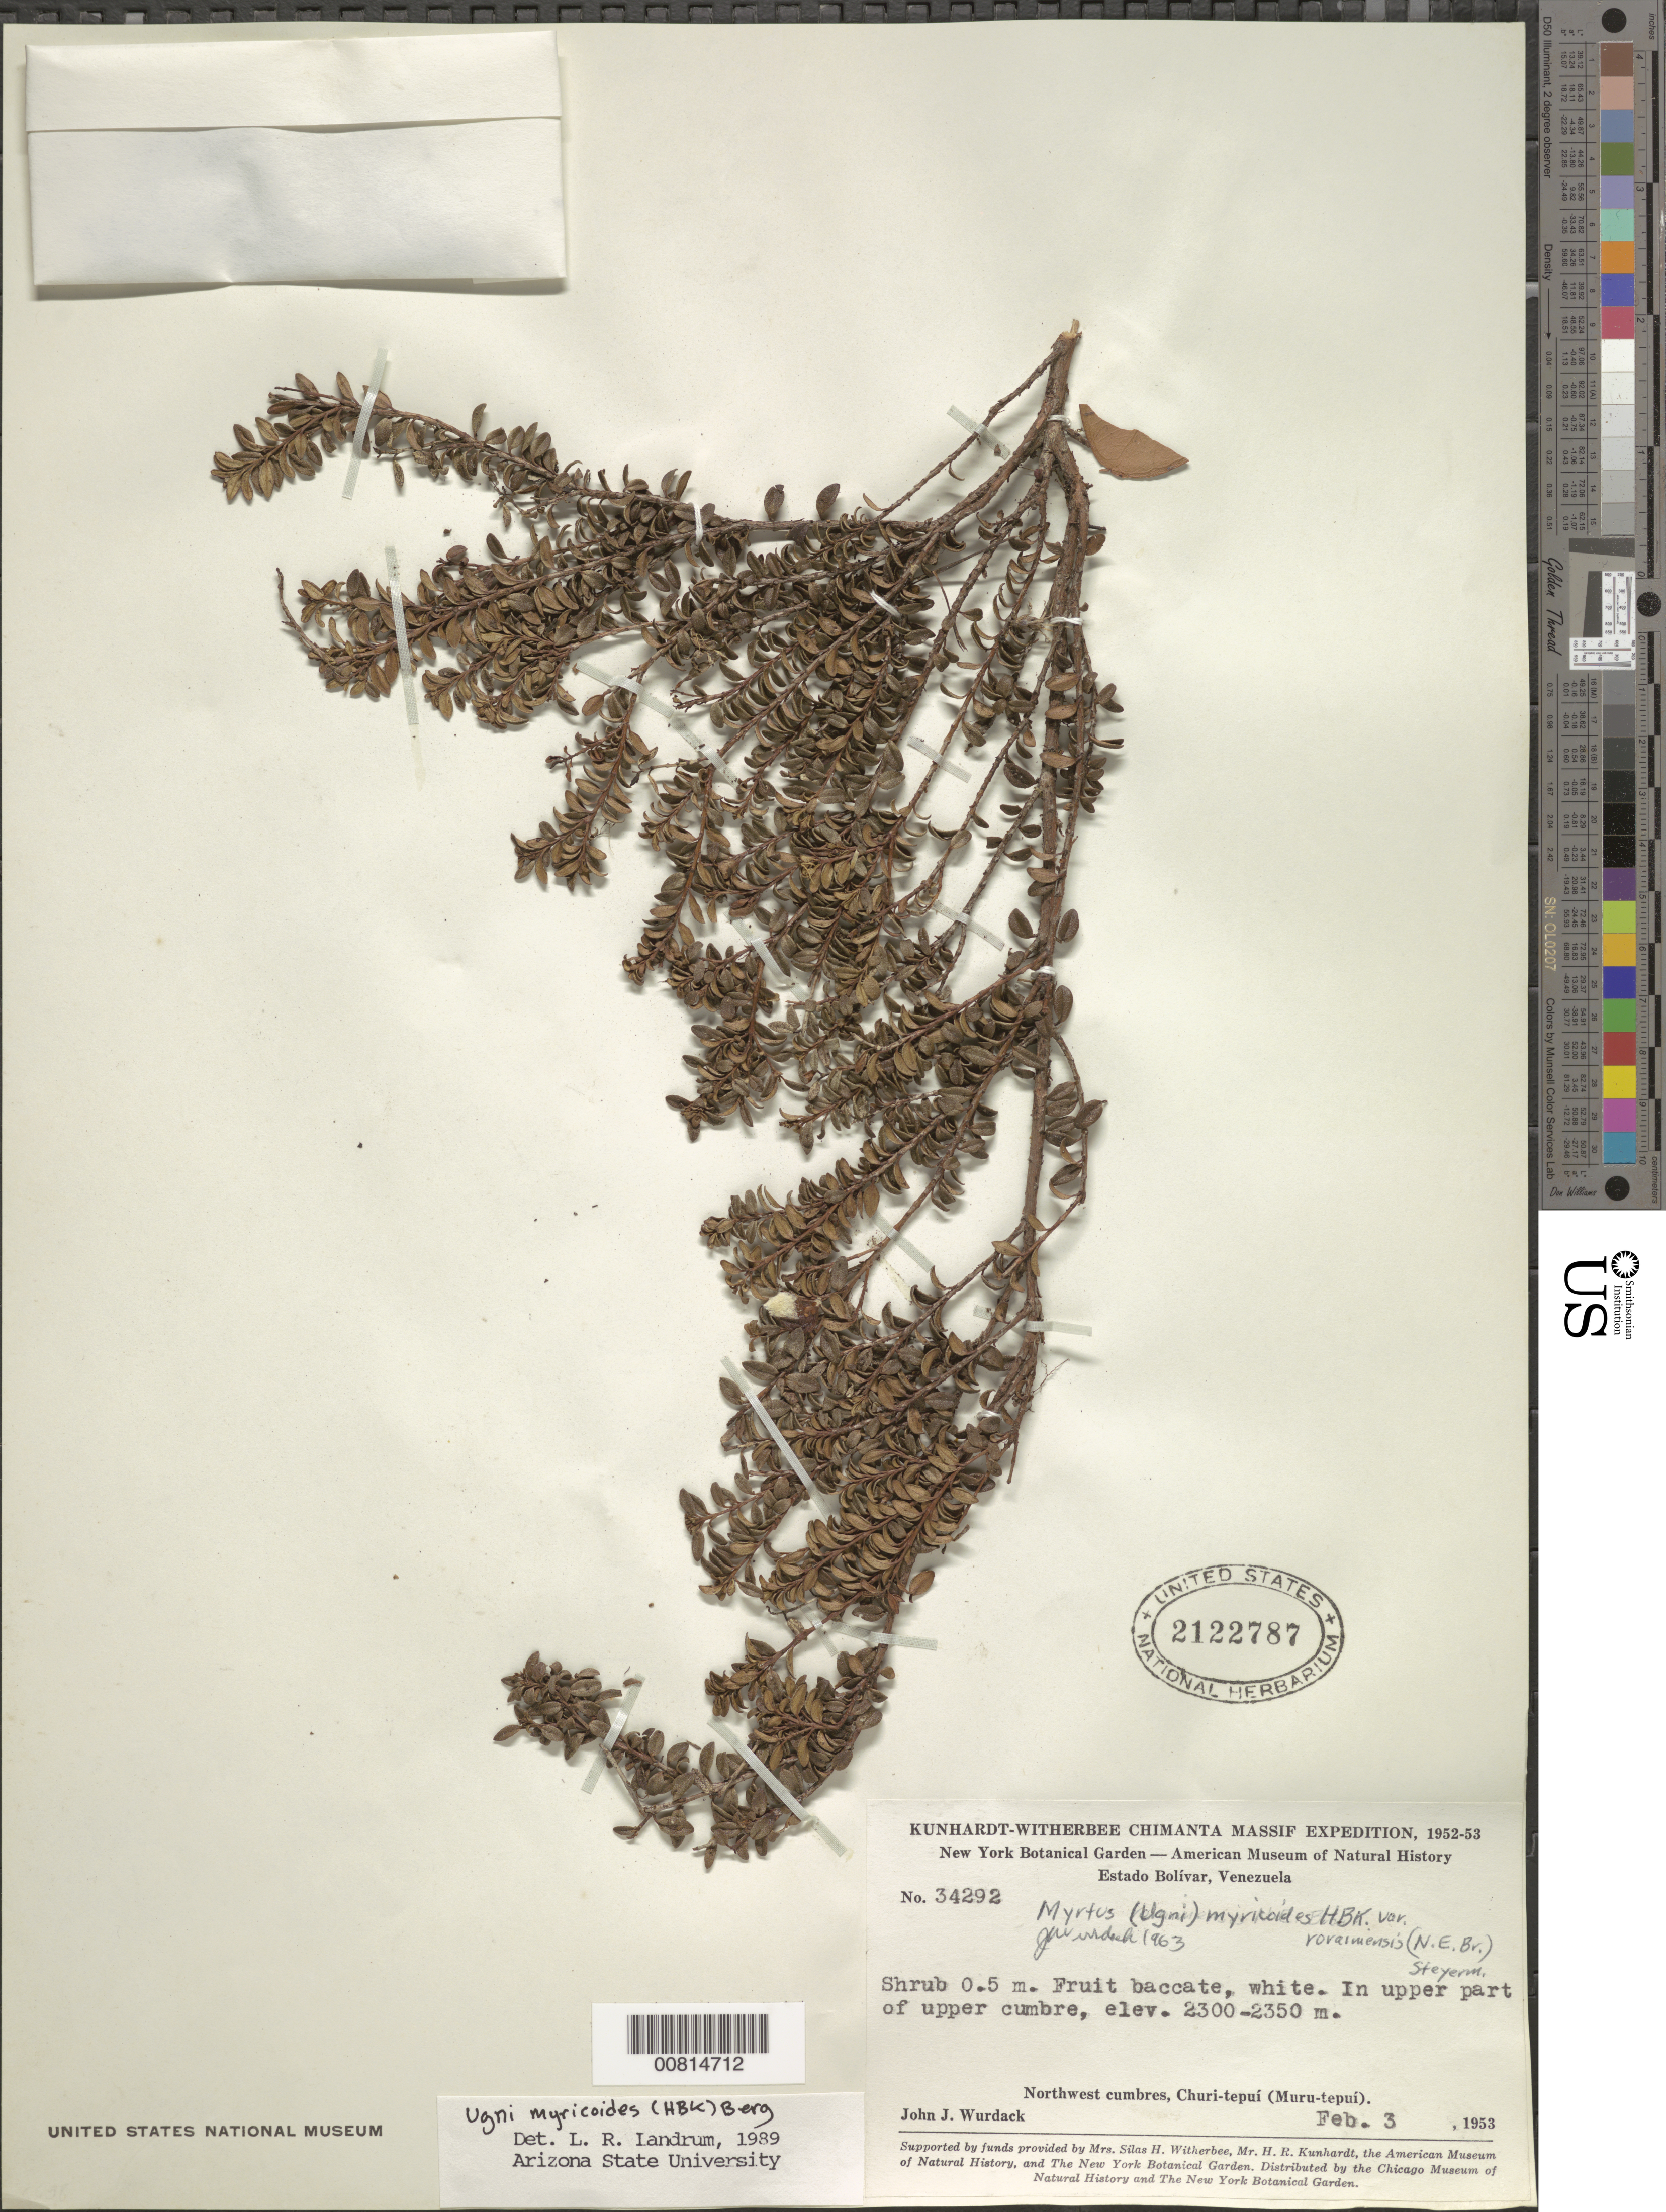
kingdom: Plantae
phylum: Tracheophyta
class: Magnoliopsida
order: Myrtales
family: Myrtaceae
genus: Ugni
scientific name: Ugni myricoides var. roraimensis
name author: (N.E. Br.) Steyerm.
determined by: Landrum, L. R.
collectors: J. J. Wurdack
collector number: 34292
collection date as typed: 3-Feb-53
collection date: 1953-02-03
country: Venezuela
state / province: Bolívar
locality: Churi-tepuí (Muru-tepuí), NW cumbres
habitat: Upper cumbre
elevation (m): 2300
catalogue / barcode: US 2122787